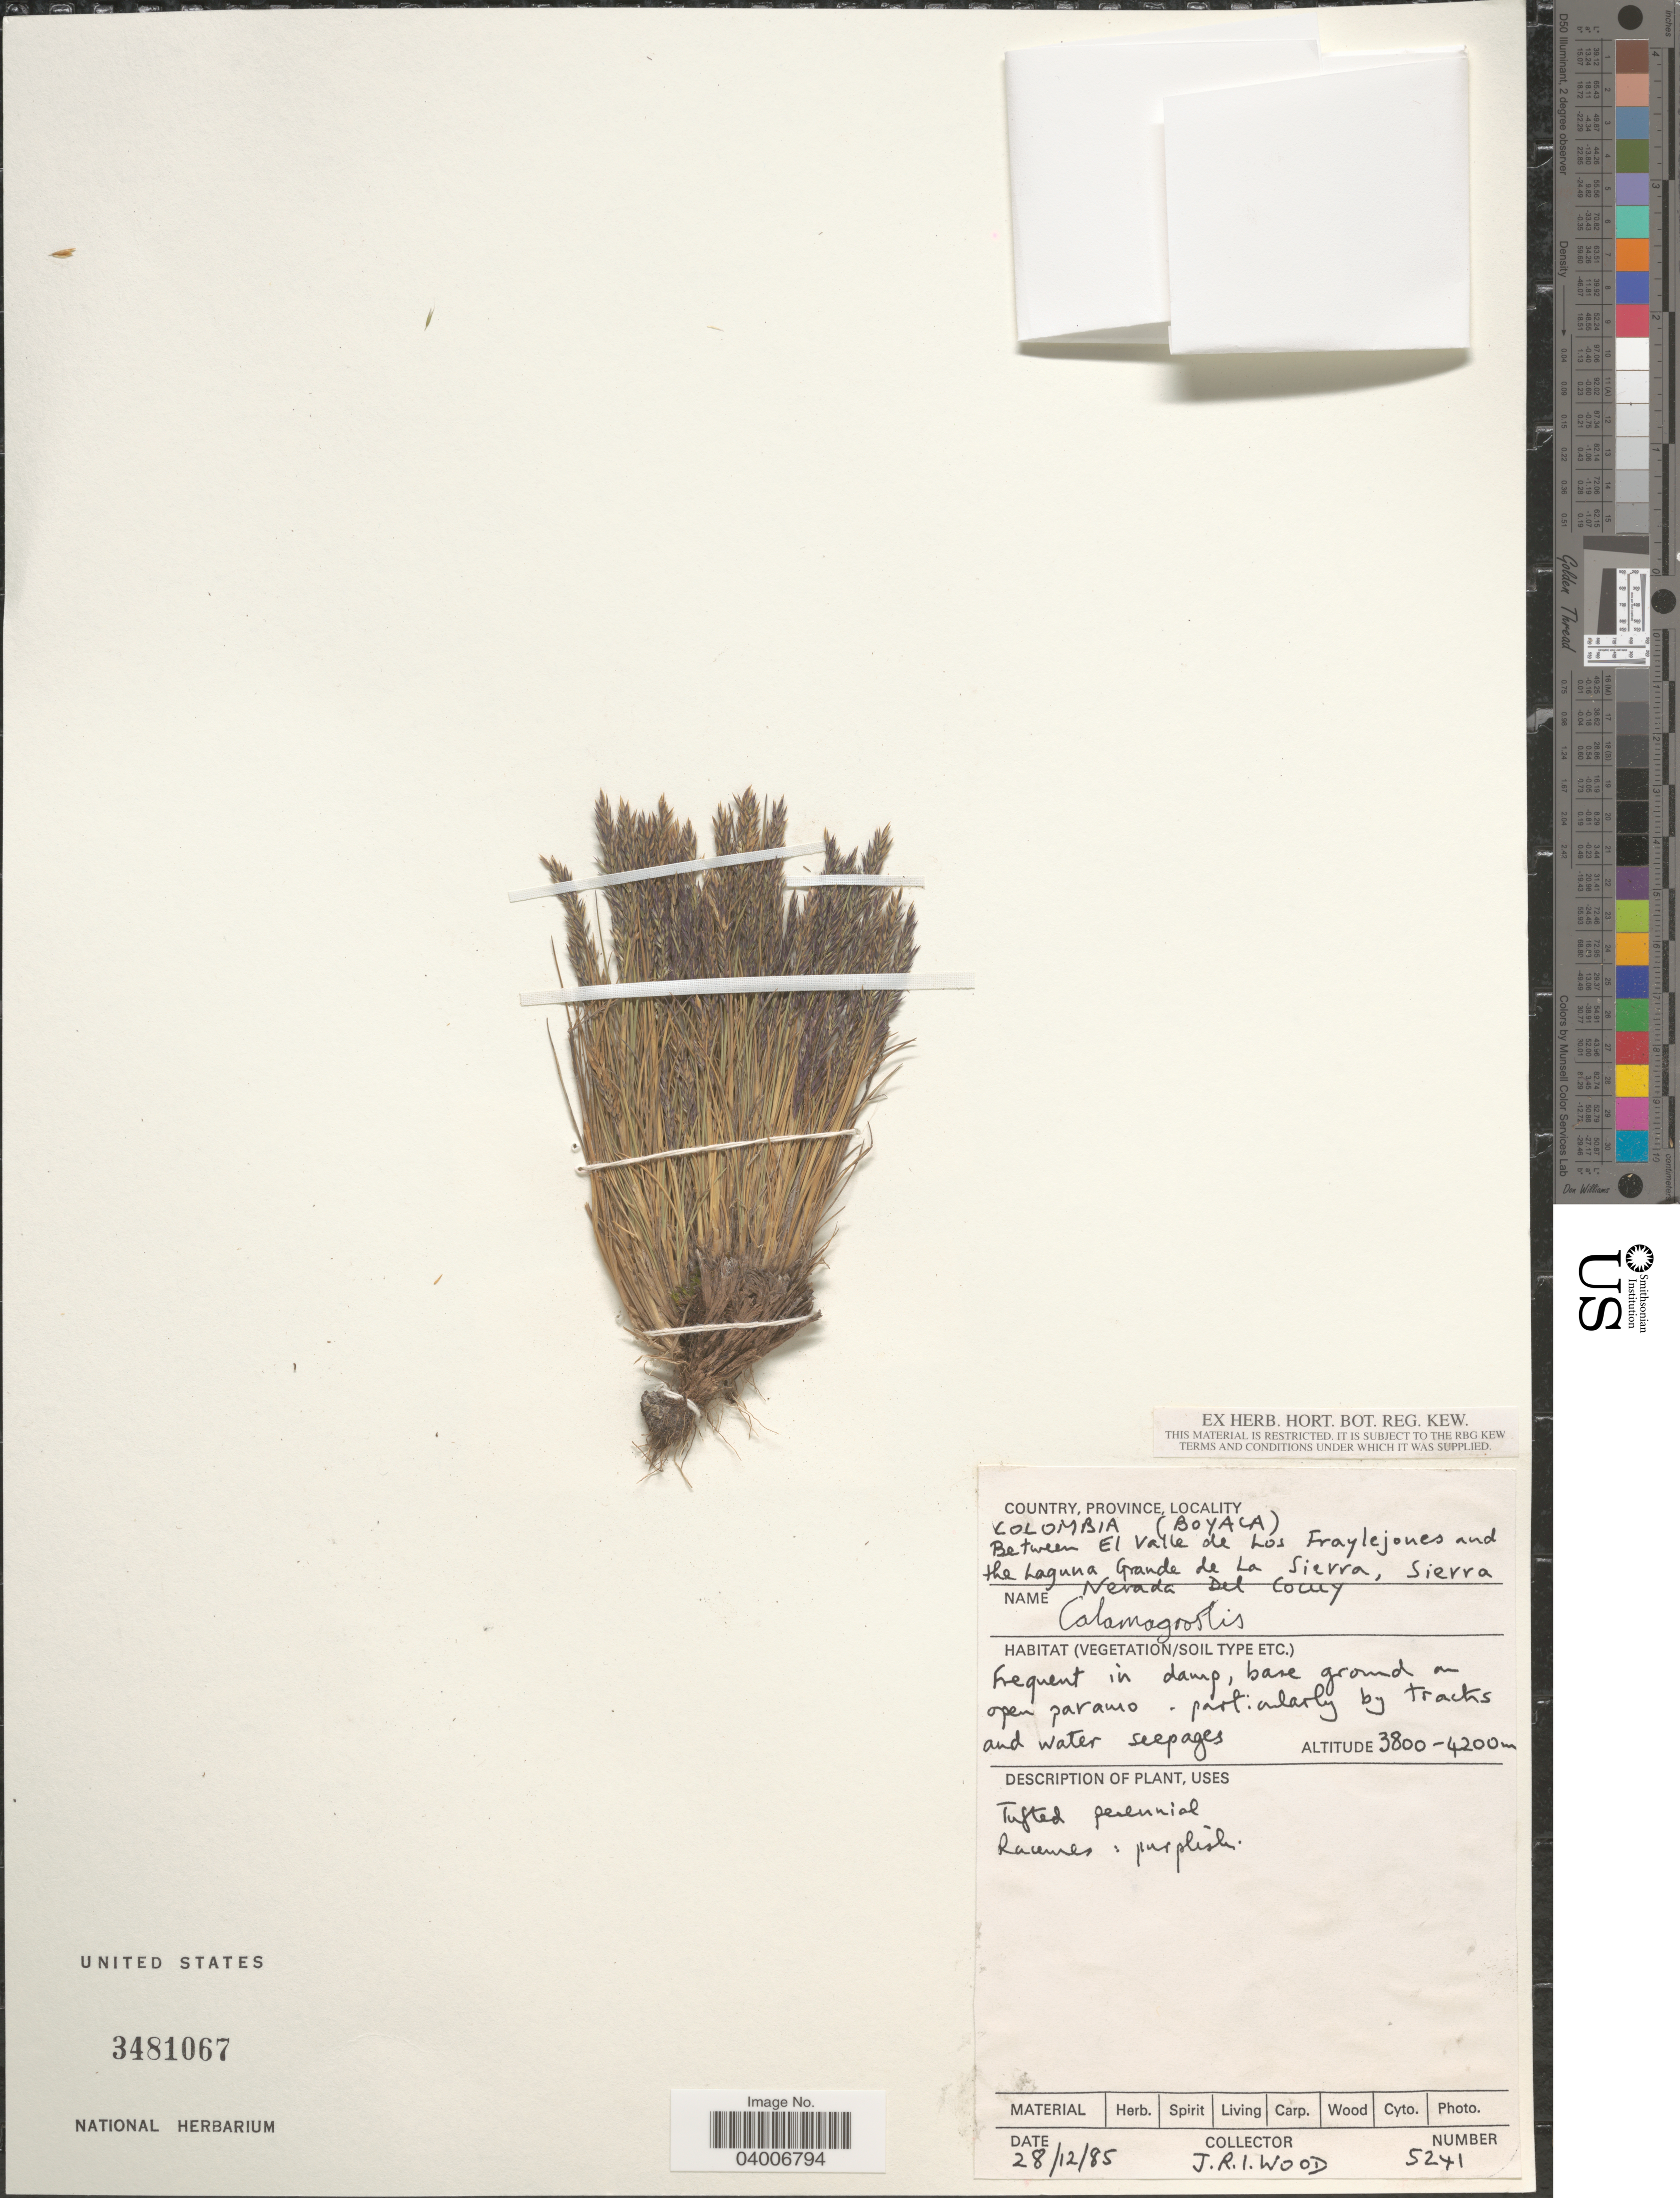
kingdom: Plantae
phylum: Tracheophyta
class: Liliopsida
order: Poales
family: Poaceae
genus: Cinnagrostis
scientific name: Cinnagrostis sp.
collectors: J. R. I. Wood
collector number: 5241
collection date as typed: Transcribed d/m/y: 28/12/85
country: Colombia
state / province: Boyacá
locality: Between El Valle de Los Fraylejones and the Laguna Grande de La Sierra, Sierra Nevada del Cocuy.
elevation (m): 3800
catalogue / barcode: US 3481067